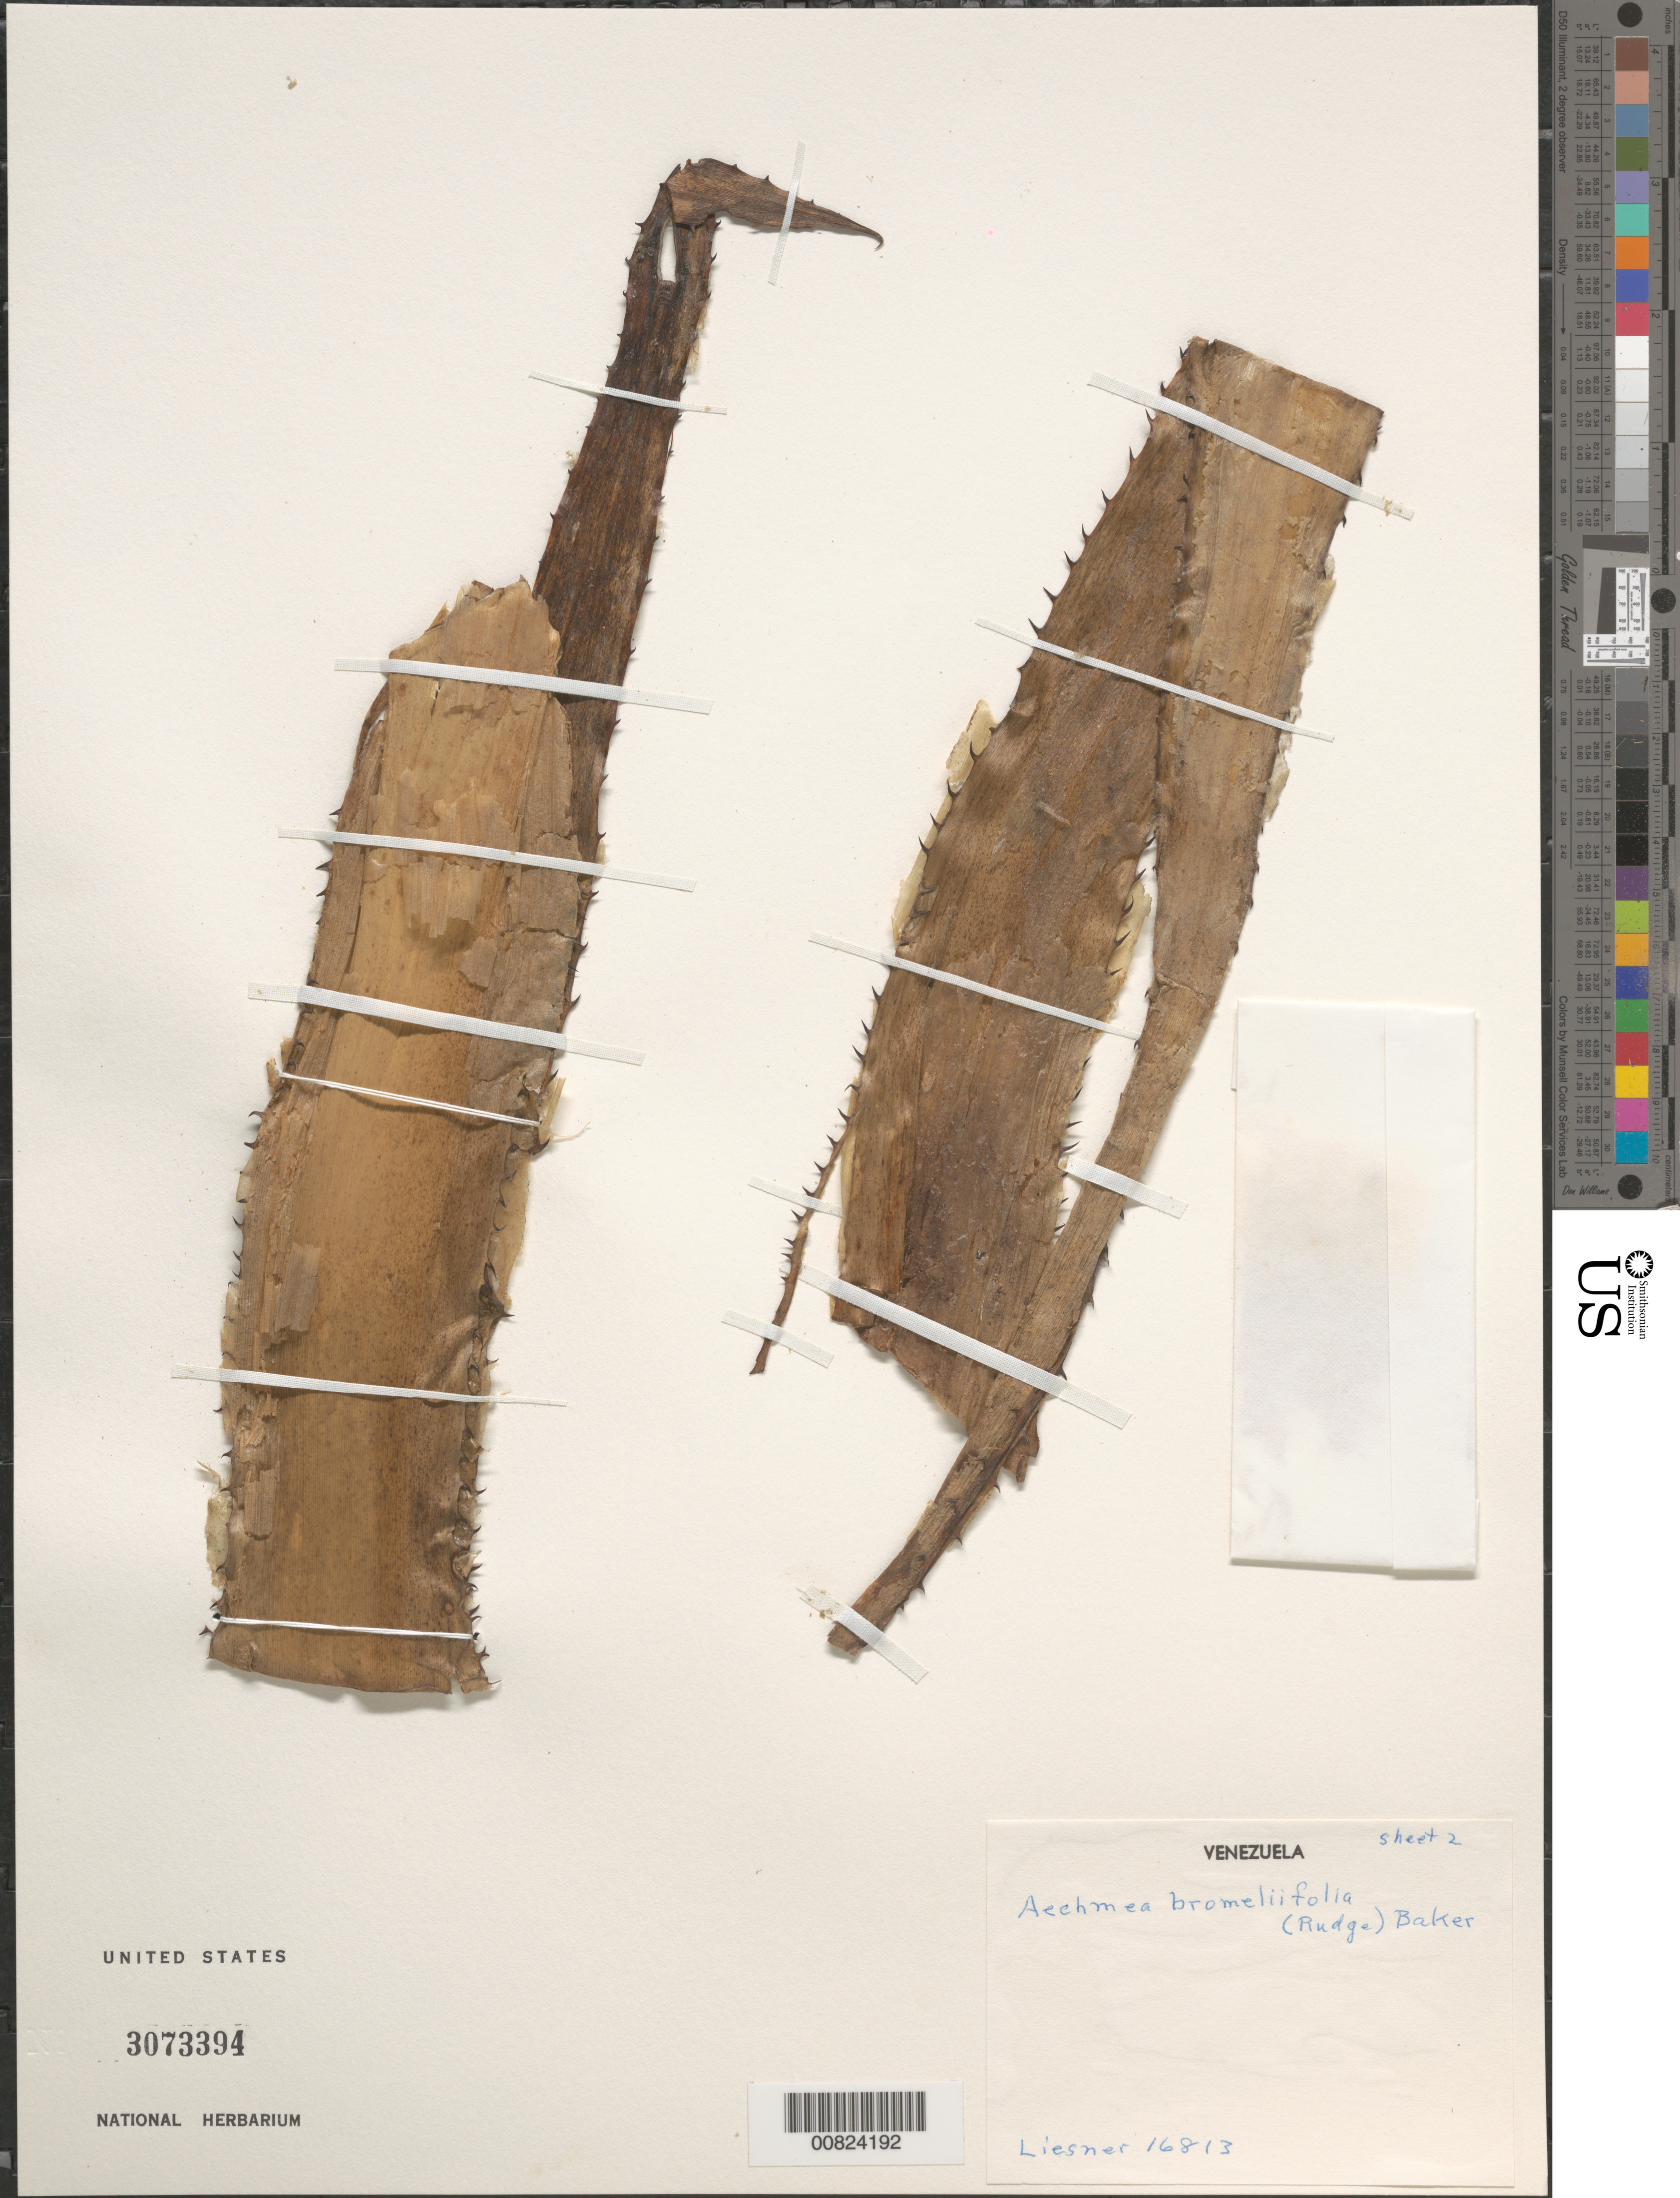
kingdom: Plantae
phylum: Tracheophyta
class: Liliopsida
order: Poales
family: Bromeliaceae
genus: Aechmea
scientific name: Aechmea bromeliifolia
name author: (Rudge) Baker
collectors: -- Liesner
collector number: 16813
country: Venezuela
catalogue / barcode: US 3073394